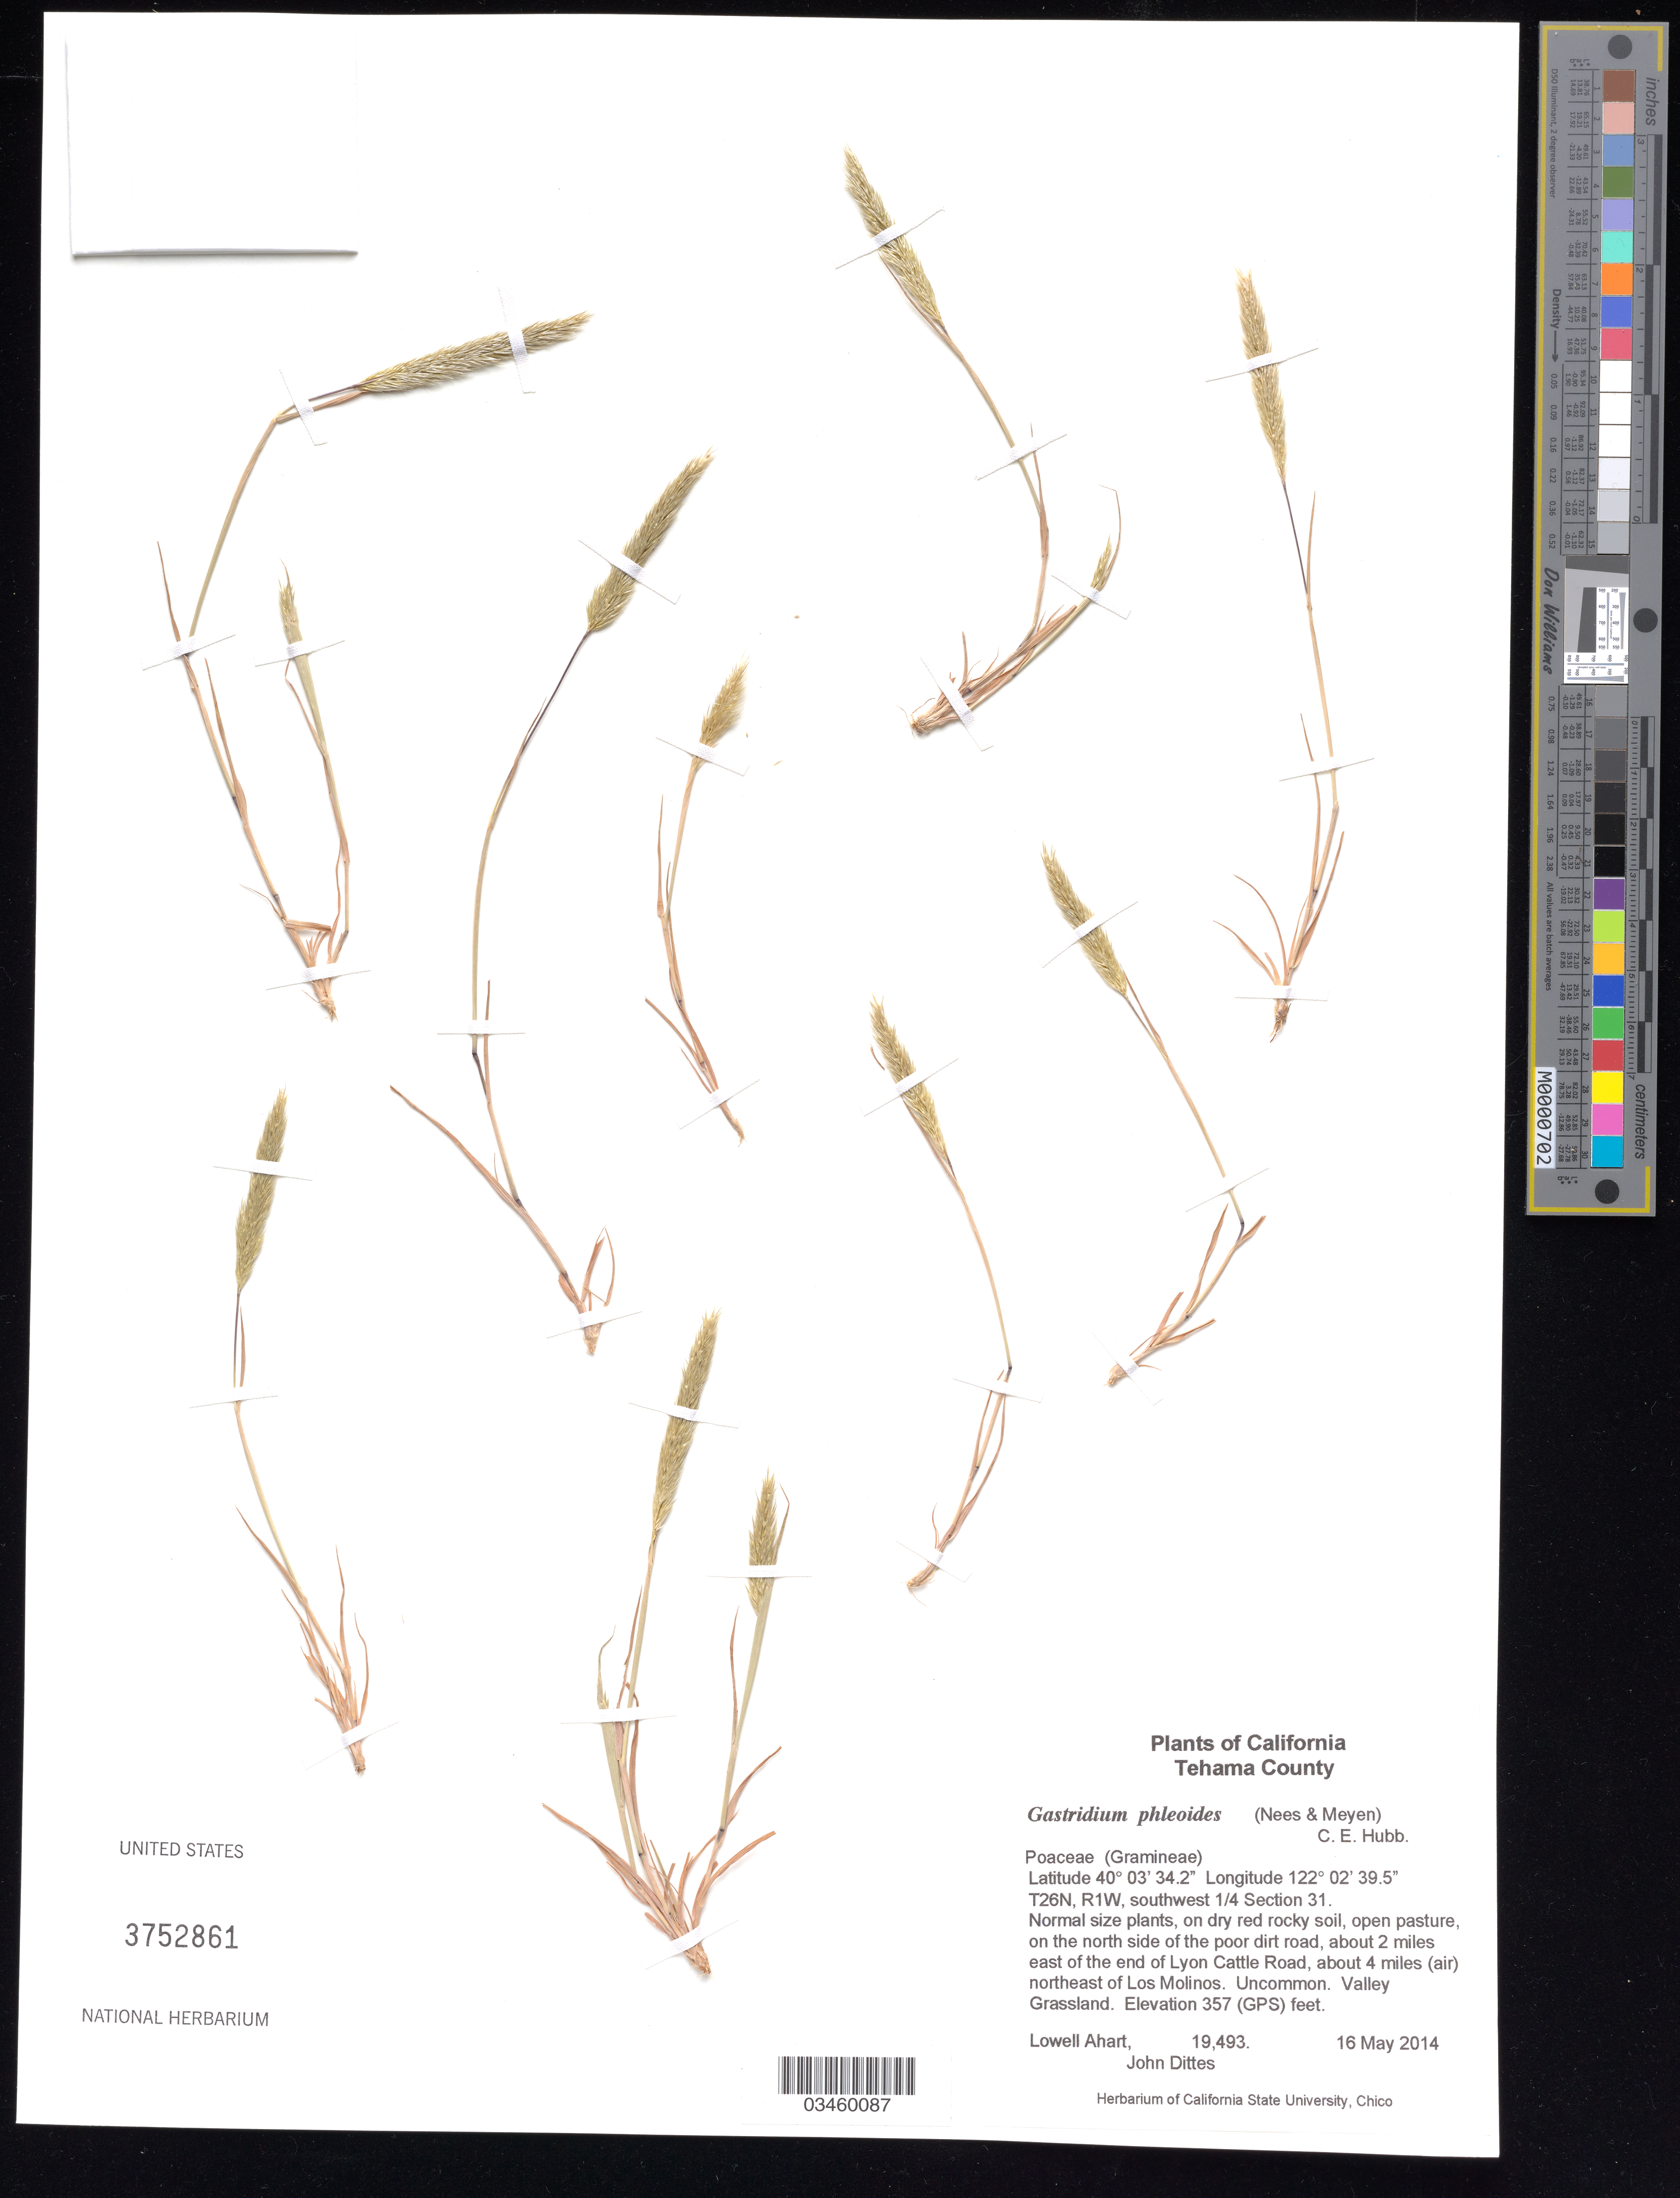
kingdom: Plantae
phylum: Tracheophyta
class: Liliopsida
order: Poales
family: Poaceae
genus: Gastridium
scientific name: Gastridium phleoides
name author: (Nees) C.E. Hubb.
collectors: L. Ahart & J. Dittes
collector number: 19493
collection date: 2014-05-16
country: United States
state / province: California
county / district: Tehama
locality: About 2 mile east of the end of Lyon Cattle Road, about 4 miles (air) northeast of Los Molinos.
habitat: Dry red rocky soil, open pasture. Valley Grassland.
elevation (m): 109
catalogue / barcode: US 3752861